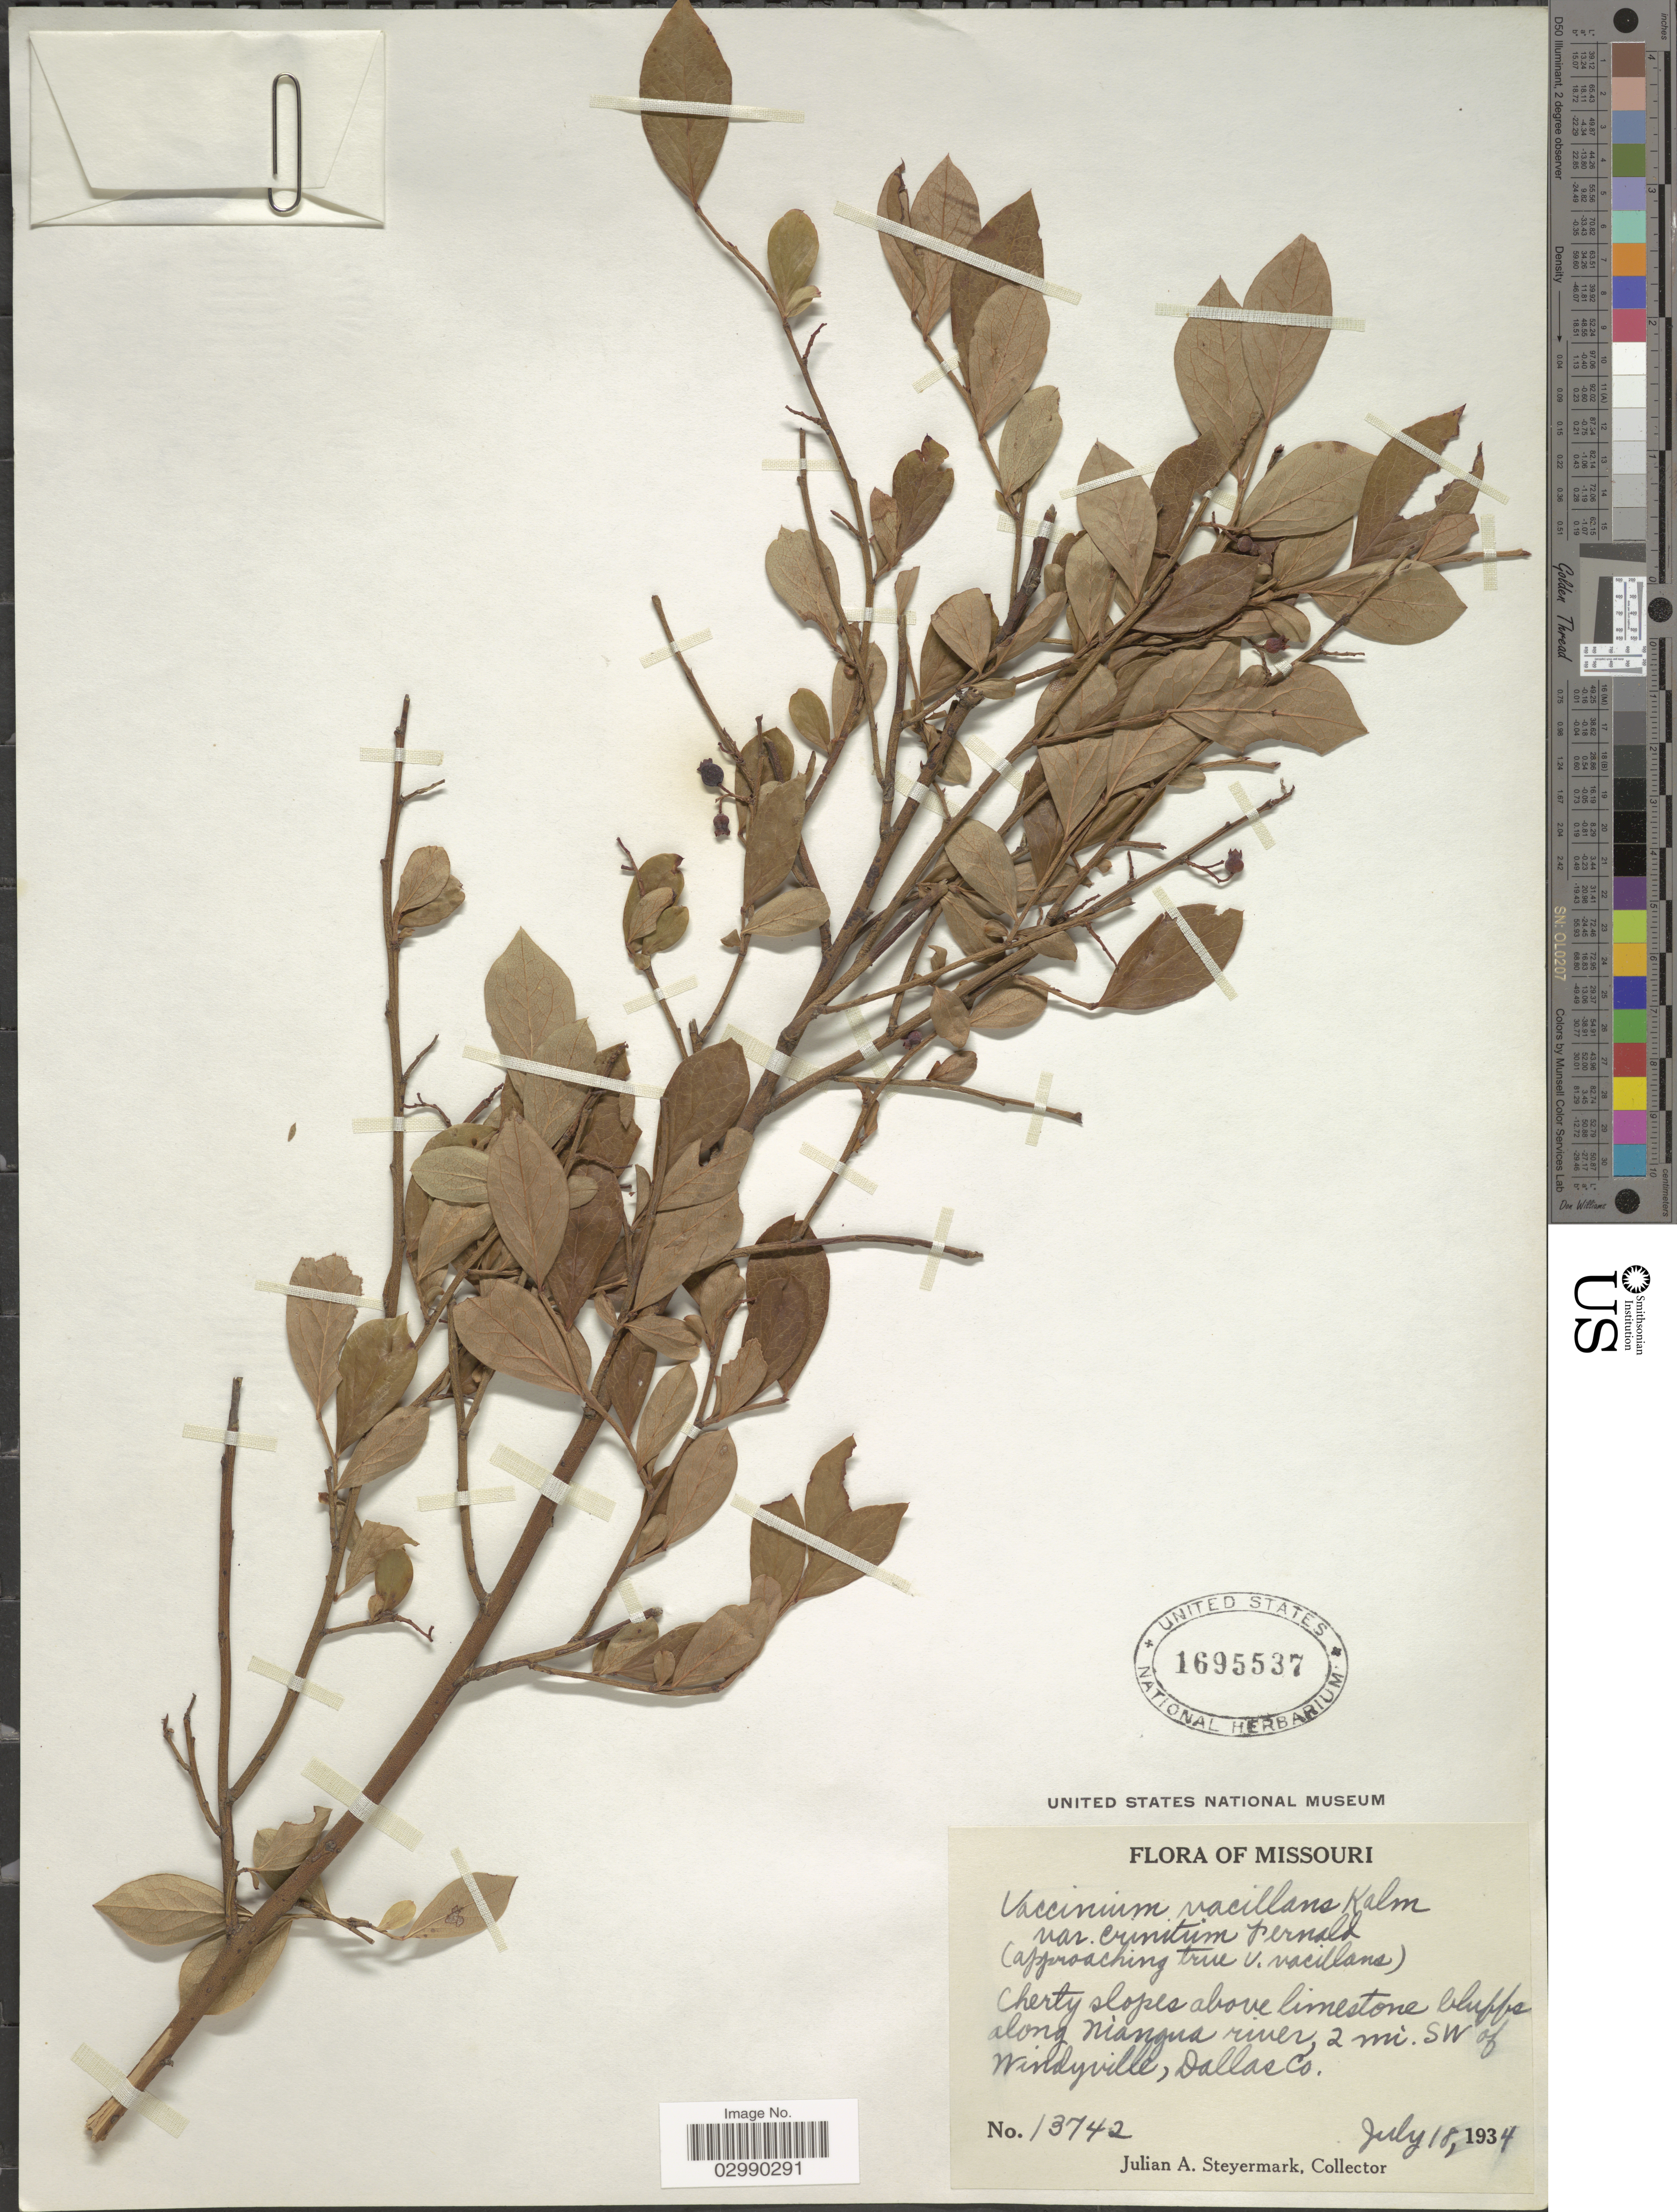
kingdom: Plantae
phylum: Tracheophyta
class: Magnoliopsida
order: Ericales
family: Ericaceae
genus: Vaccinium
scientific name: Vaccinium vacillans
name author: Kalm ex Torr.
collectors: J. Steyermark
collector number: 13742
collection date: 1934-07-18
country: United States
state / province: Missouri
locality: Cherty slopes above limestone bluffs along Niangua river, 2 mi. SW of Windyville, Dallas Co.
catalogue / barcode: US 1695537